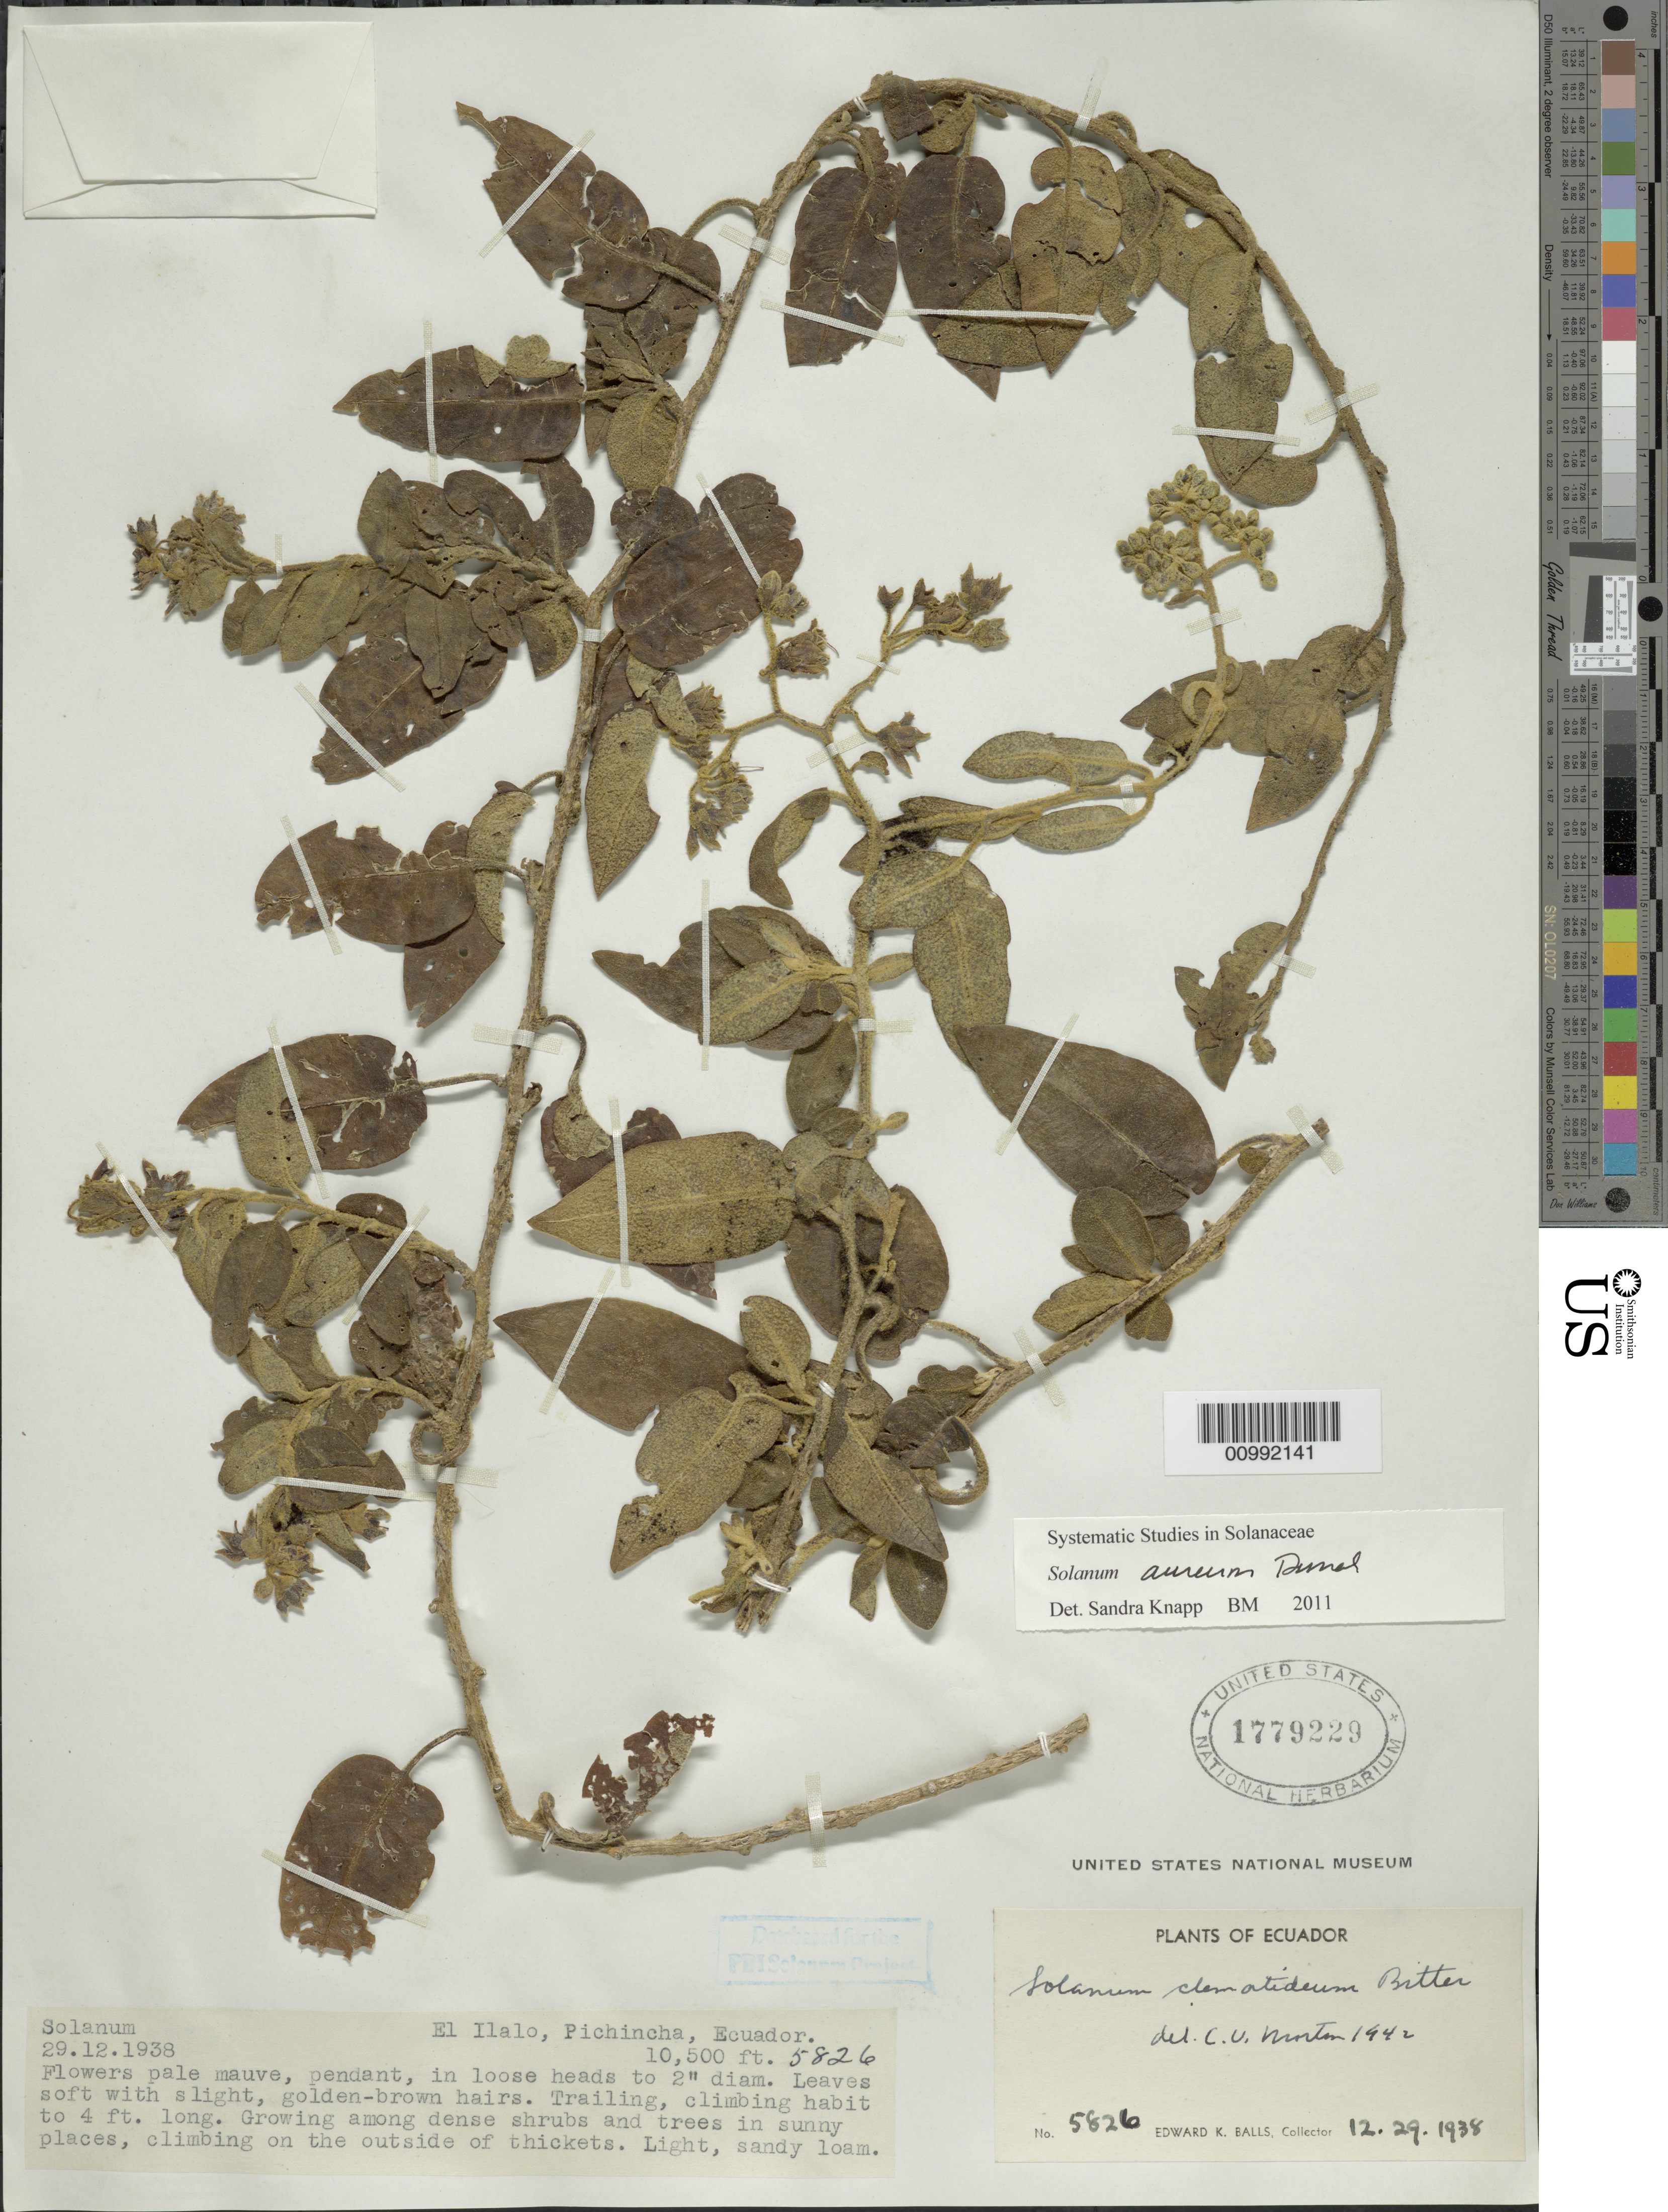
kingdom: Plantae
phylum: Tracheophyta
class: Magnoliopsida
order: Solanales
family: Solanaceae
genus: Solanum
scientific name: Solanum aureum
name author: Dunal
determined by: Knapp, S. D.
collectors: E. K. Balls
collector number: B 5826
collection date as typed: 29 Dec 1938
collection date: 1938-12-29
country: Ecuador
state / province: Pichincha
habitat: Growing among dense shrubs and trees, in sunny places, climbing on the outside of thickets. Light sandy loam.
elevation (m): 3201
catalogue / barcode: US 1779229